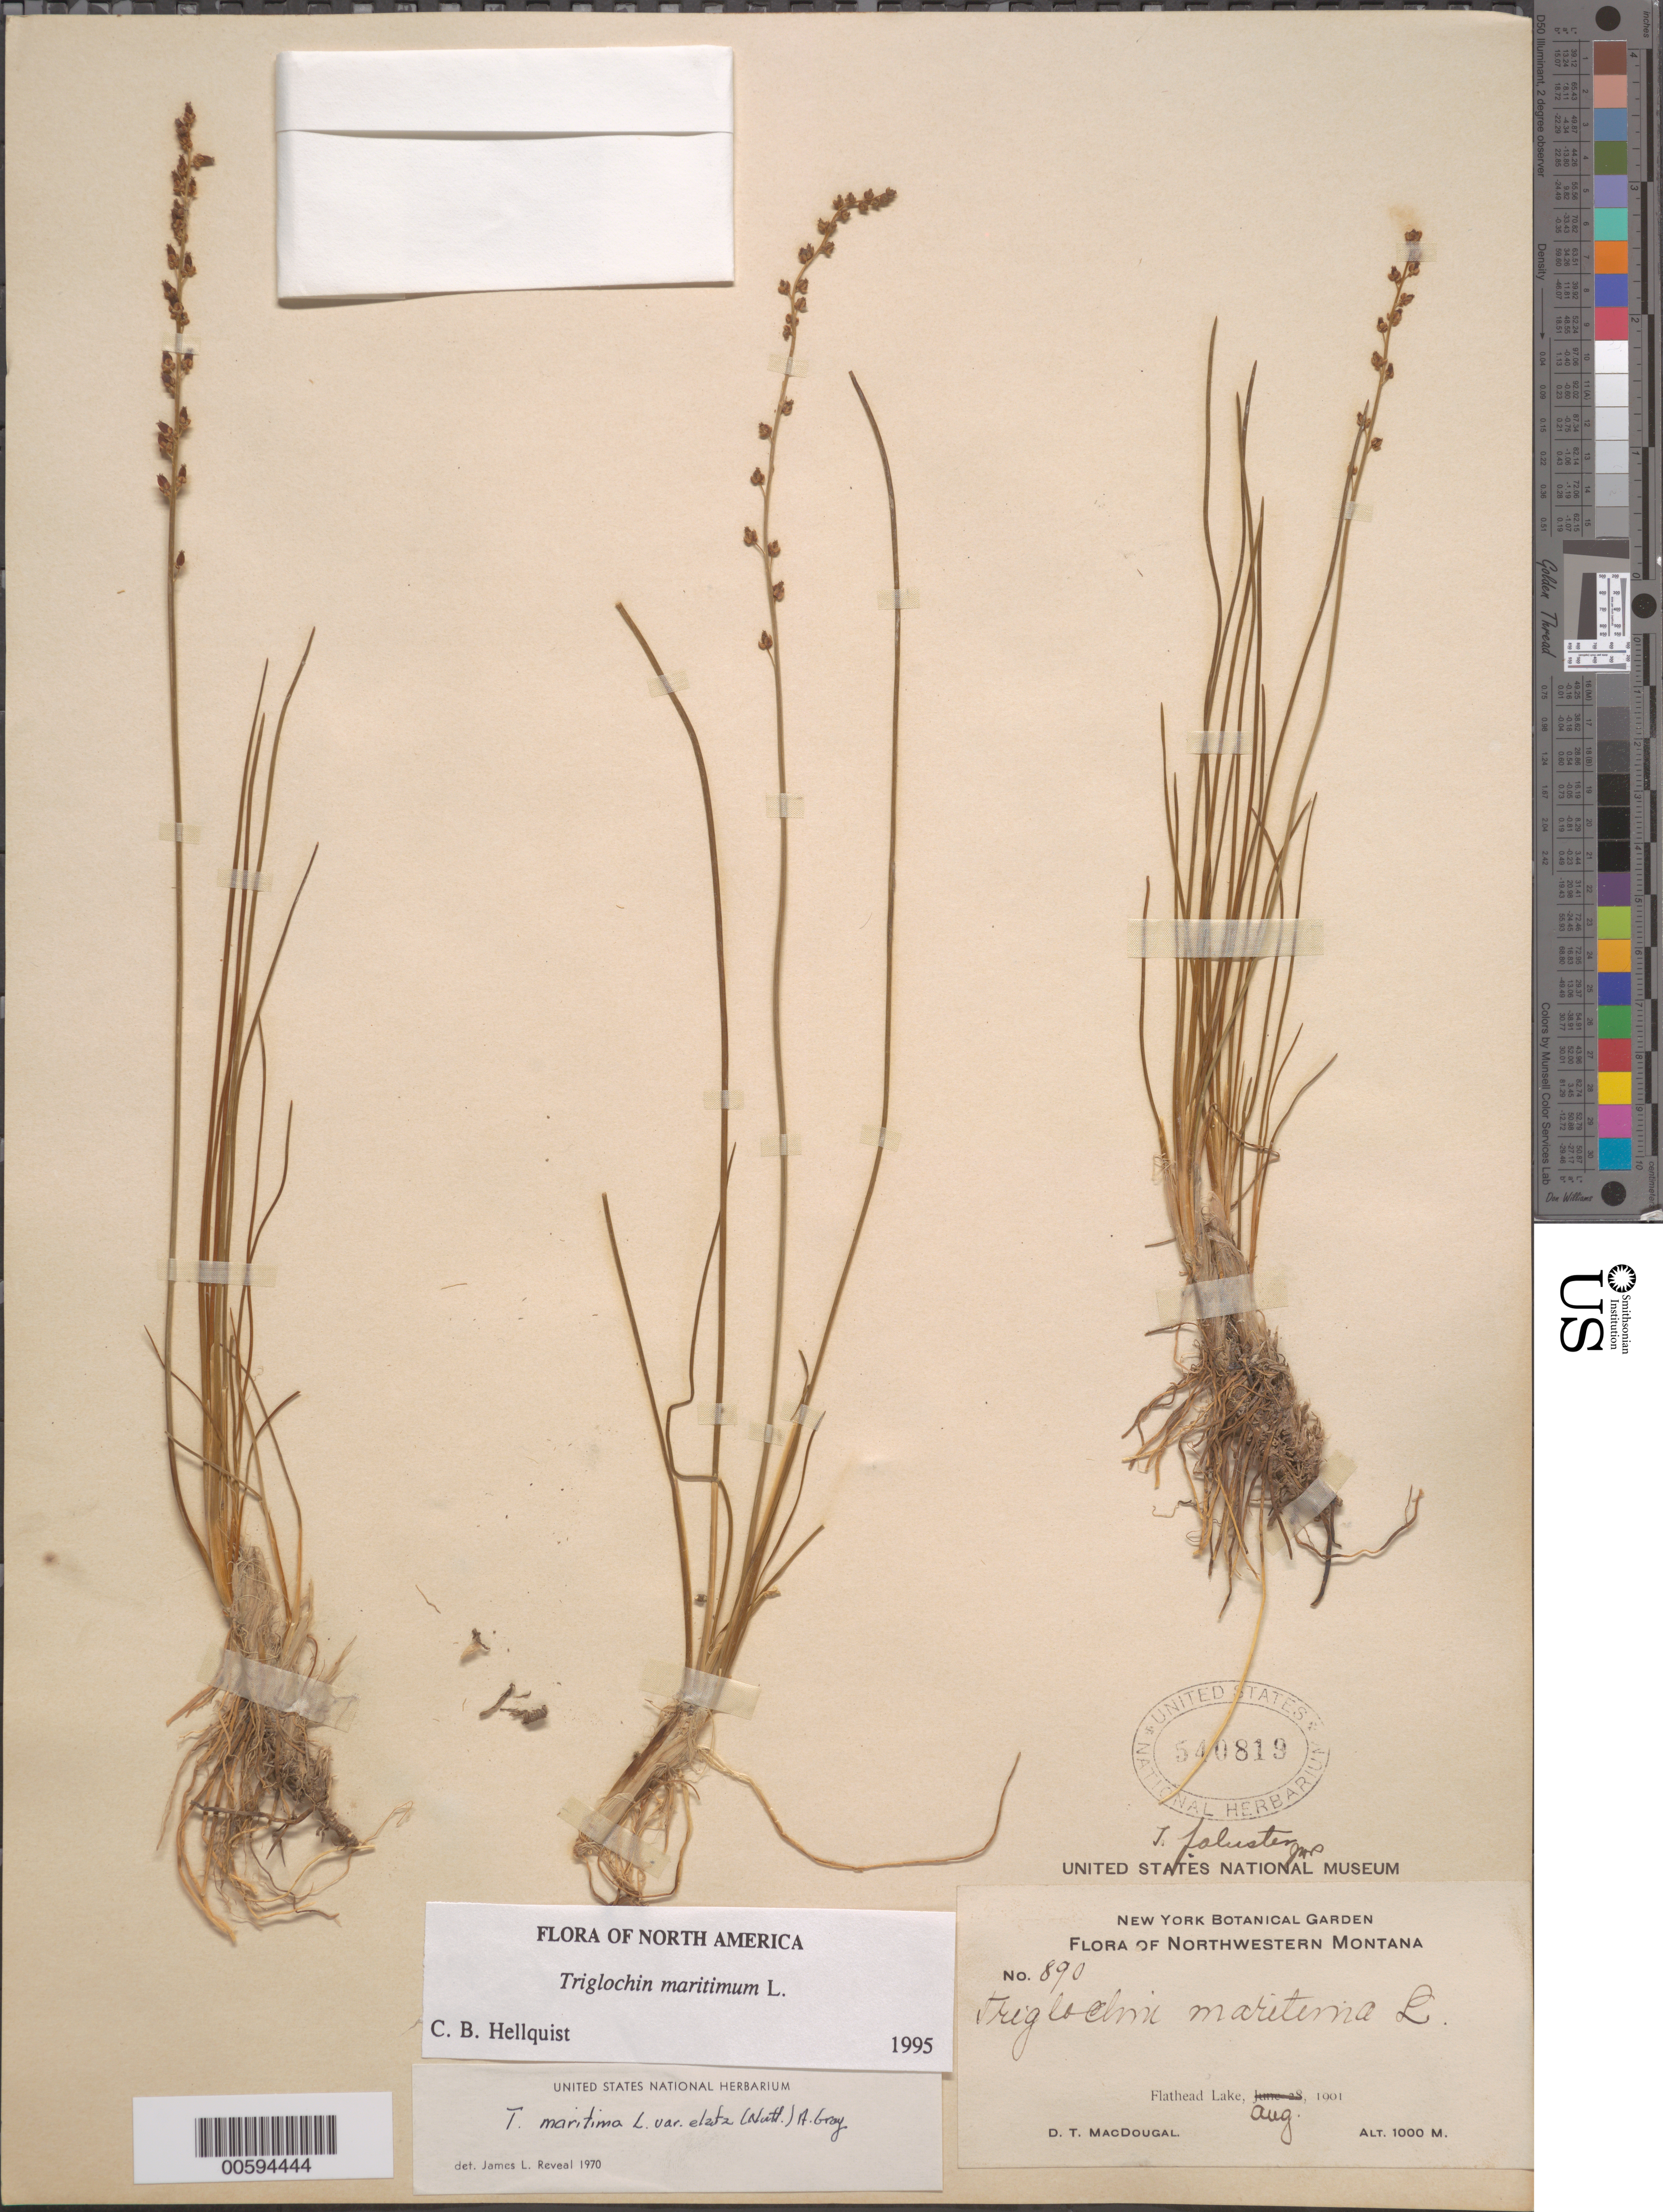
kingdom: Plantae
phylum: Tracheophyta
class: Liliopsida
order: Alismatales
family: Juncaginaceae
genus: Triglochin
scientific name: Triglochin maritima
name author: L.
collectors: D. T. MacDougal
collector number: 890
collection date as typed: Aug 1901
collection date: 1901-08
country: United States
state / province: Montana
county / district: Lake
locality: Flathead Lake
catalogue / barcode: US 540819